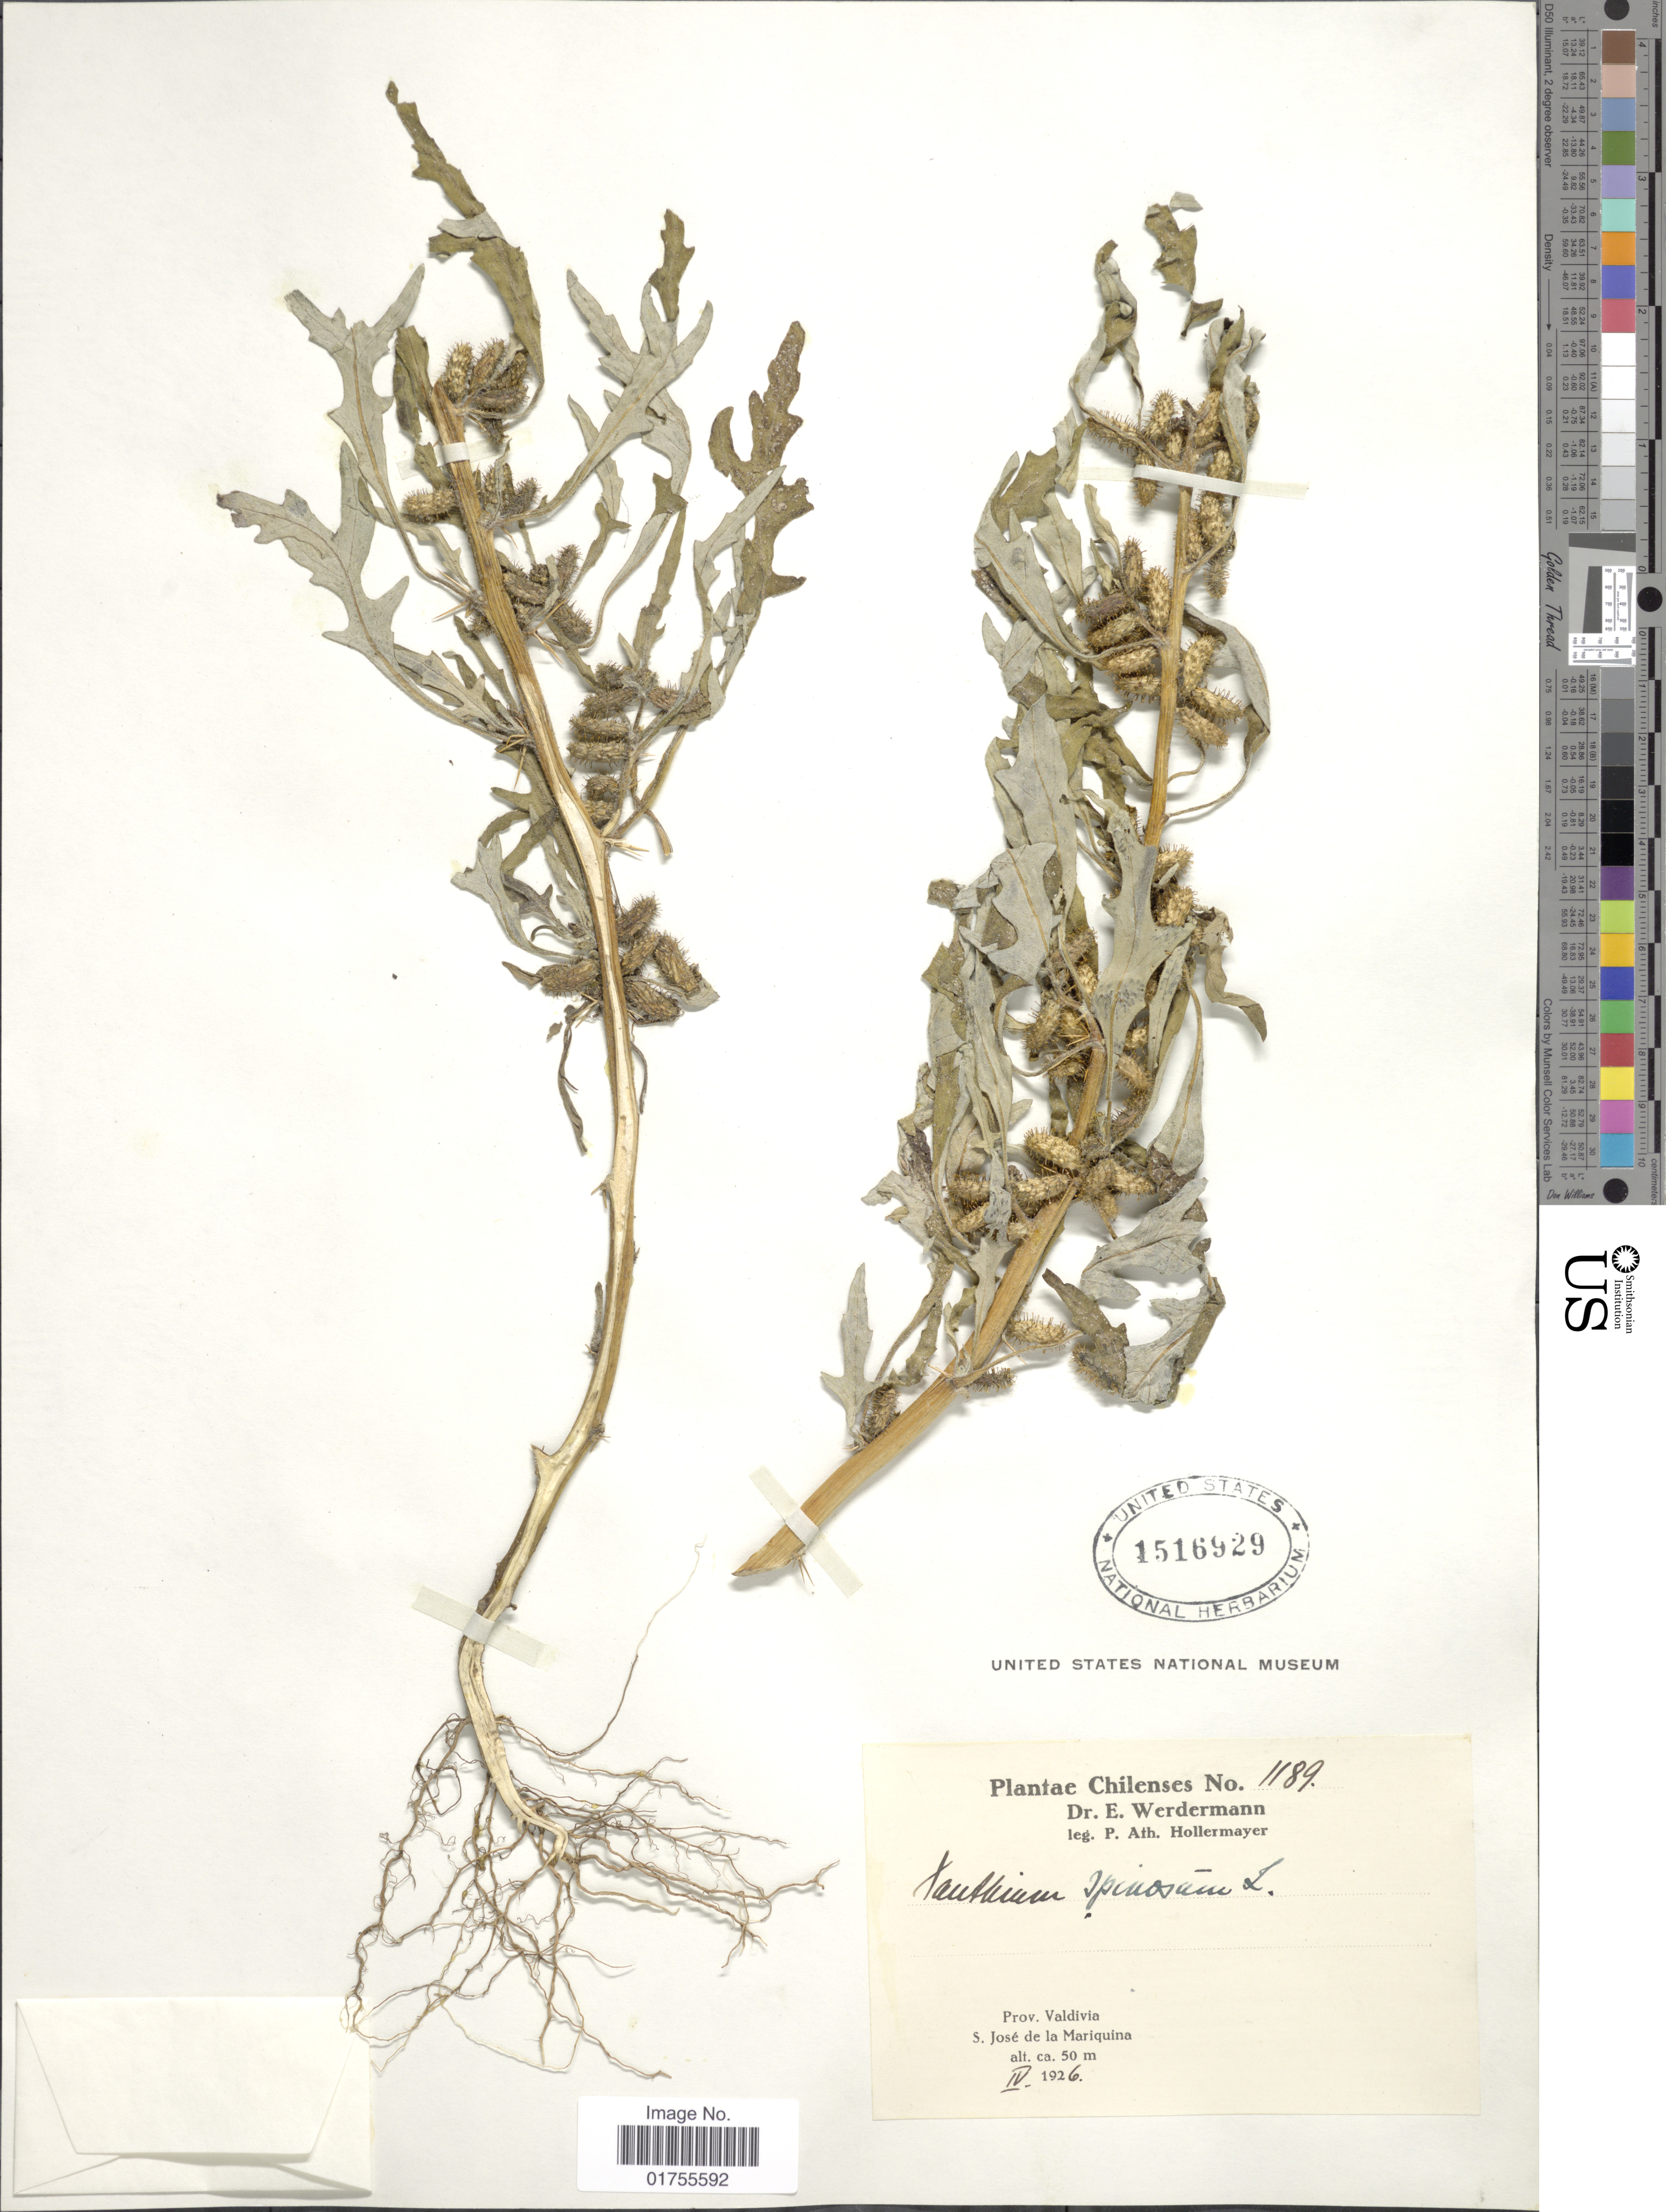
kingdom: Plantae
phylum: Tracheophyta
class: Magnoliopsida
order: Asterales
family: Asteraceae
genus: Xanthium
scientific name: Xanthium spinosum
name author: L.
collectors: P. Hollermayer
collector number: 1189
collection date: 1928-04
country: Chile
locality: Prov. Valdivia, S. Jose de la Mariquina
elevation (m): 50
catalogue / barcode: US 1516929